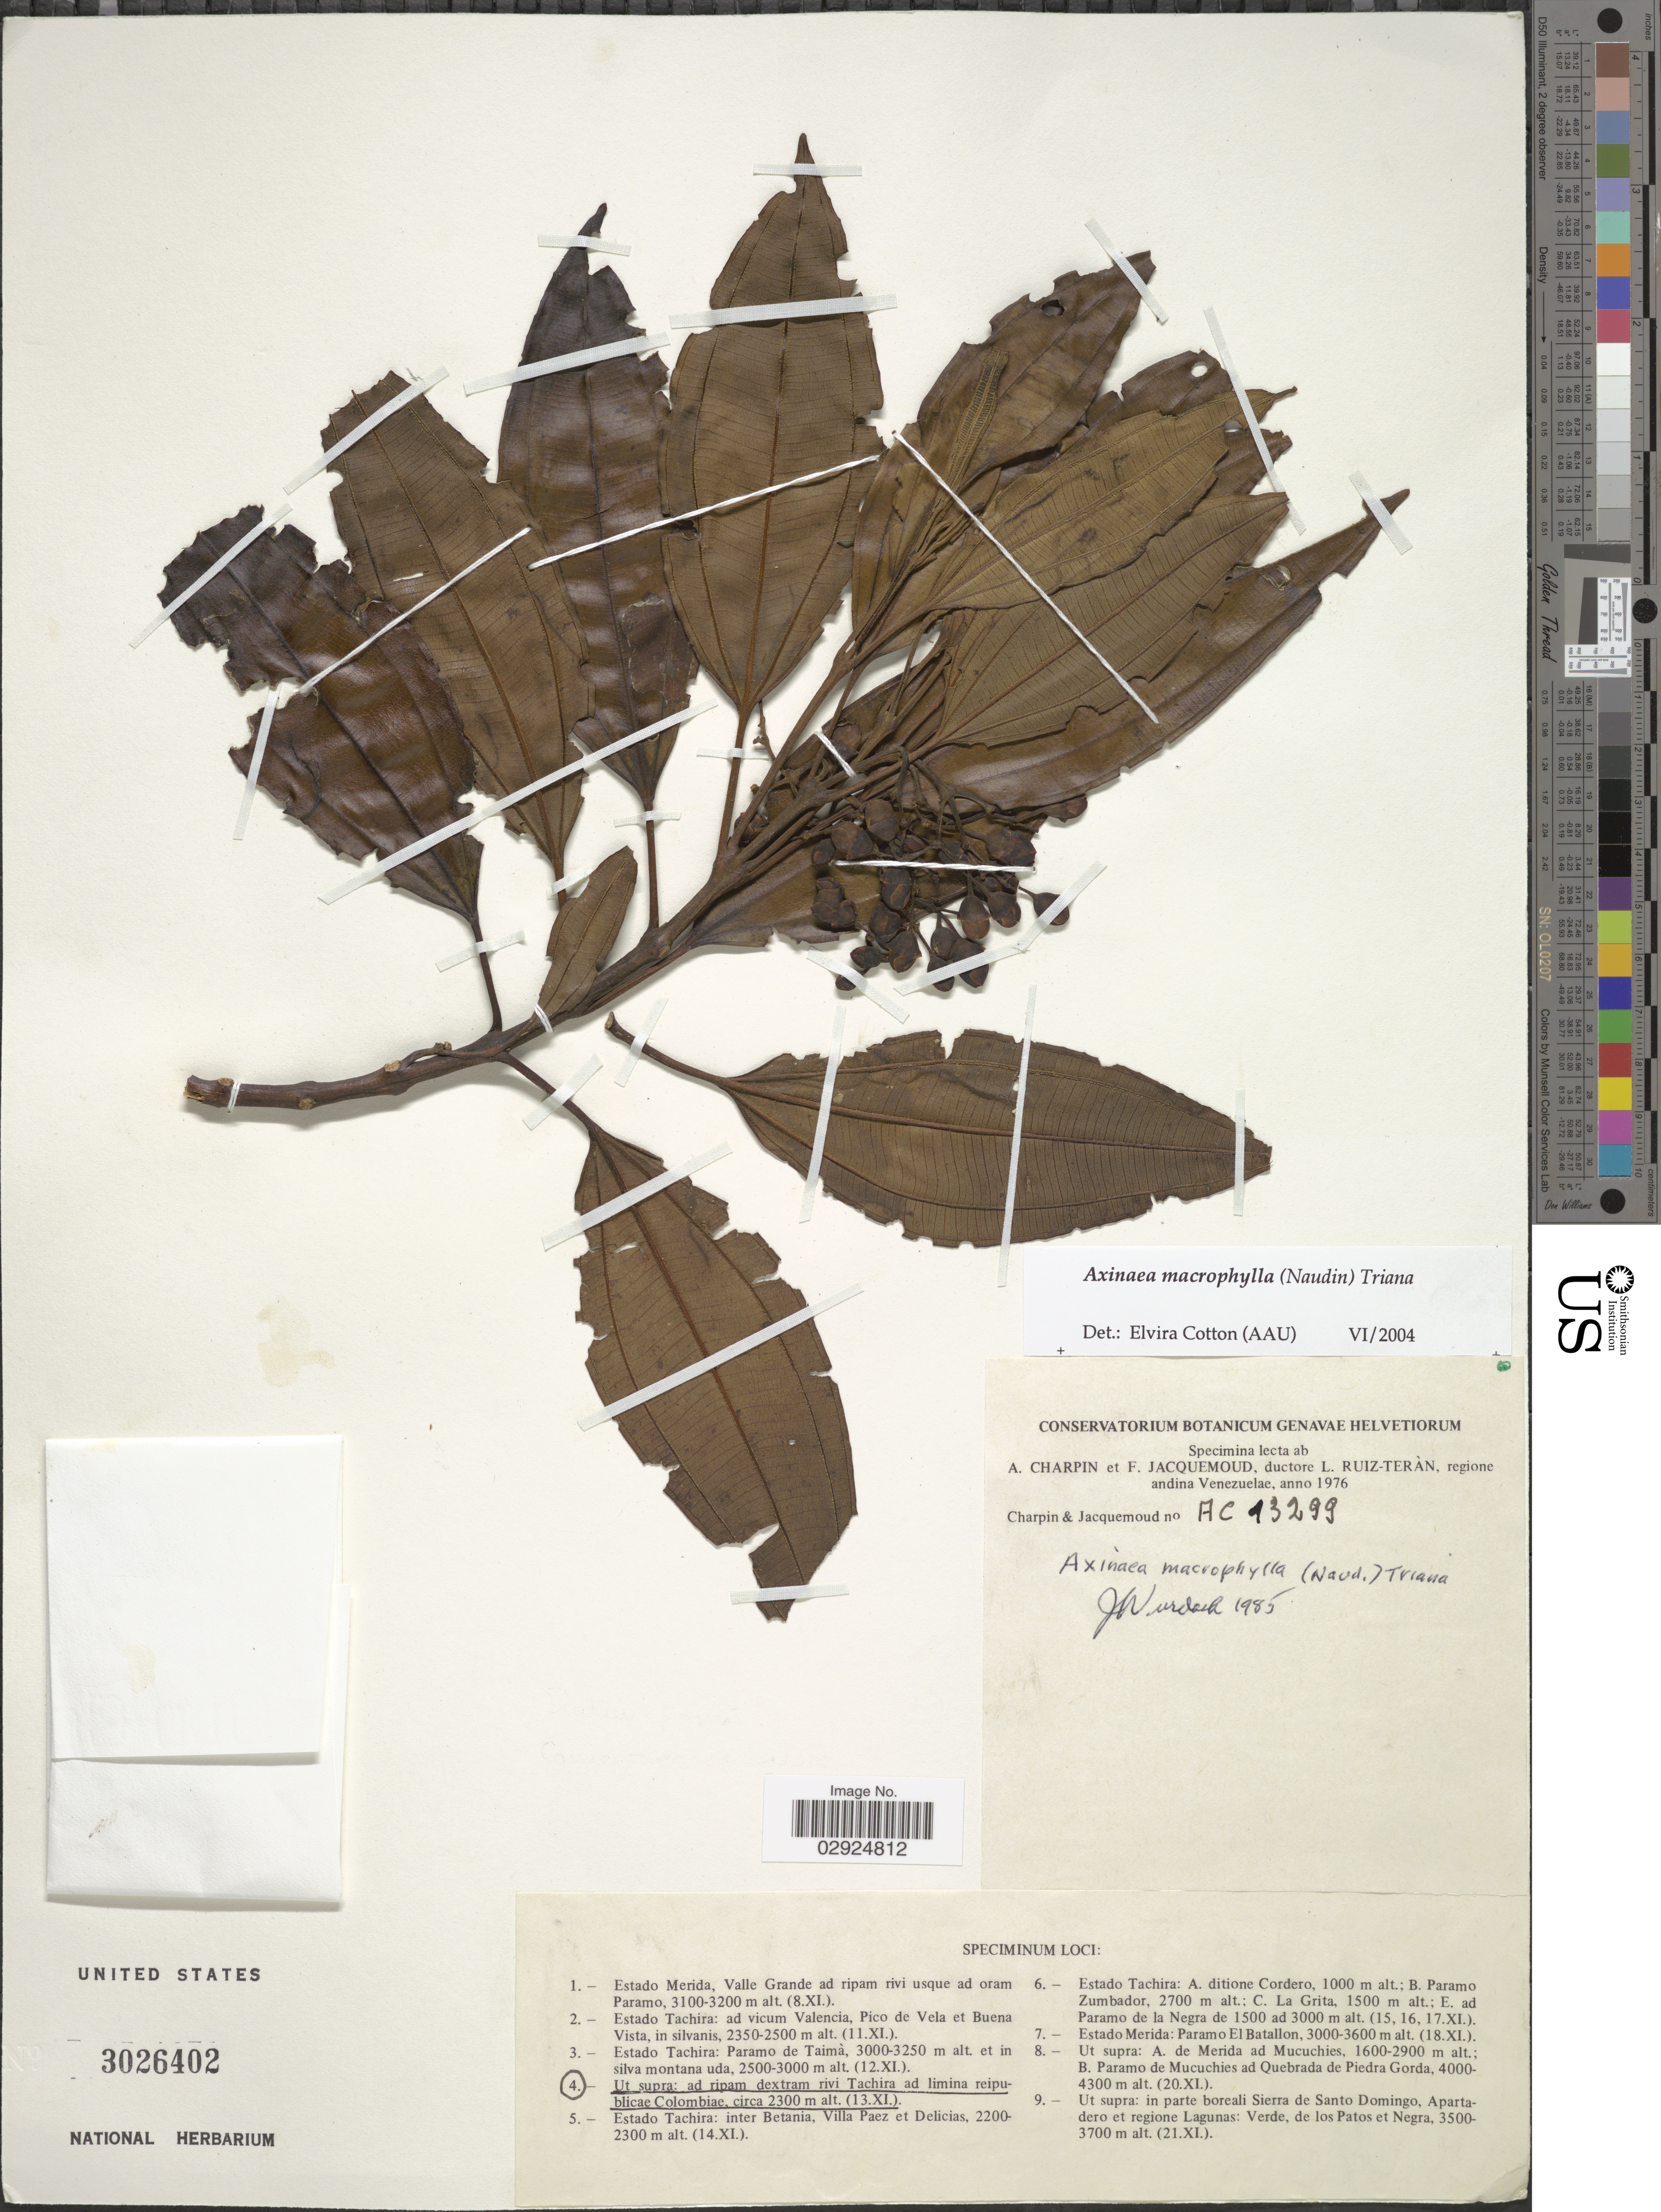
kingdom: Plantae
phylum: Tracheophyta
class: Magnoliopsida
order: Myrtales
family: Melastomataceae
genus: Axinaea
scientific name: Axinaea macrophylla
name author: (Naudin) Triana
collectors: Charpin & F. Jacquemoud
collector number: AC93299*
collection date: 1976-11-13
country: Venezuela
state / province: Tachira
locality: Ut supra: ad ripam dextram rivi Tachira ad limina reipublicae Colombiae.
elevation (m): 2300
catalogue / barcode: US 3026402